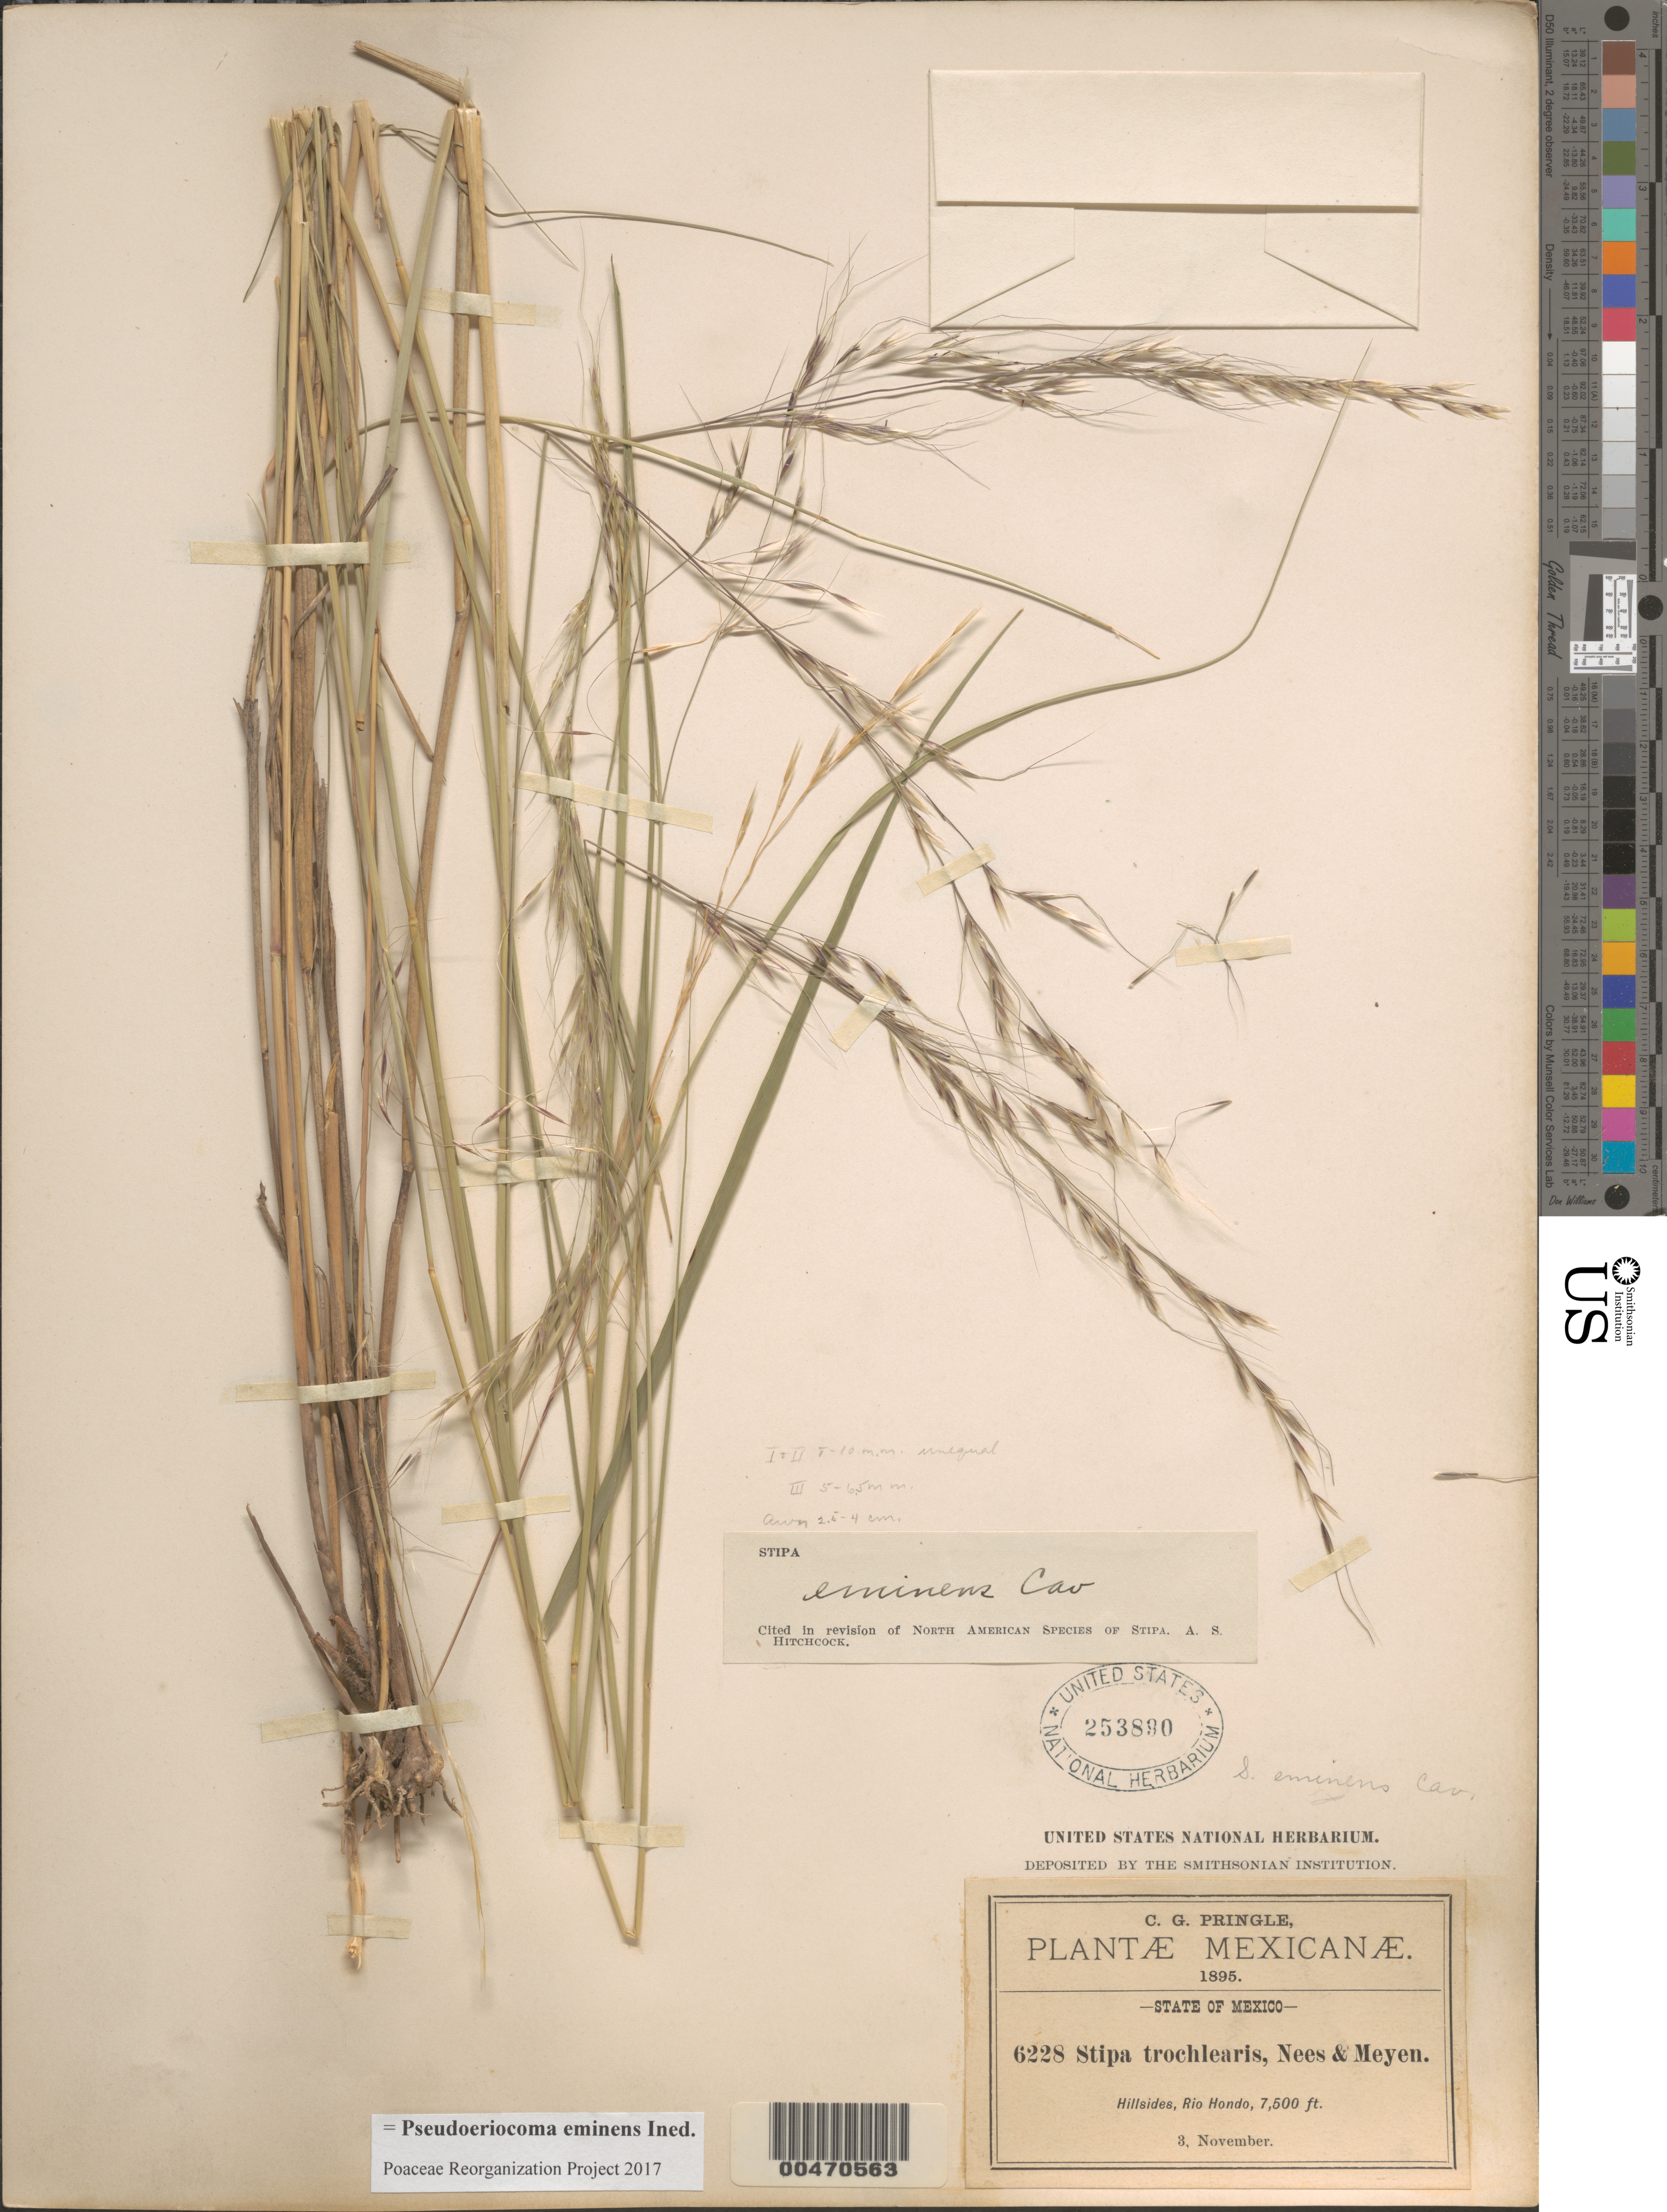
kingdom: Plantae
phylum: Tracheophyta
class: Liliopsida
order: Poales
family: Poaceae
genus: Pseudoeriocoma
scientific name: Pseudoeriocoma eminens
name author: (Cav.) Romasch.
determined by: Poaceae Reorganization Project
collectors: C. G. Pringle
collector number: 6228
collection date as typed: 3 Nov 1895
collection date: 1895-11-03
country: Mexico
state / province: México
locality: Rio Hondo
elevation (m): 2286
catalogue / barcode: US 253890